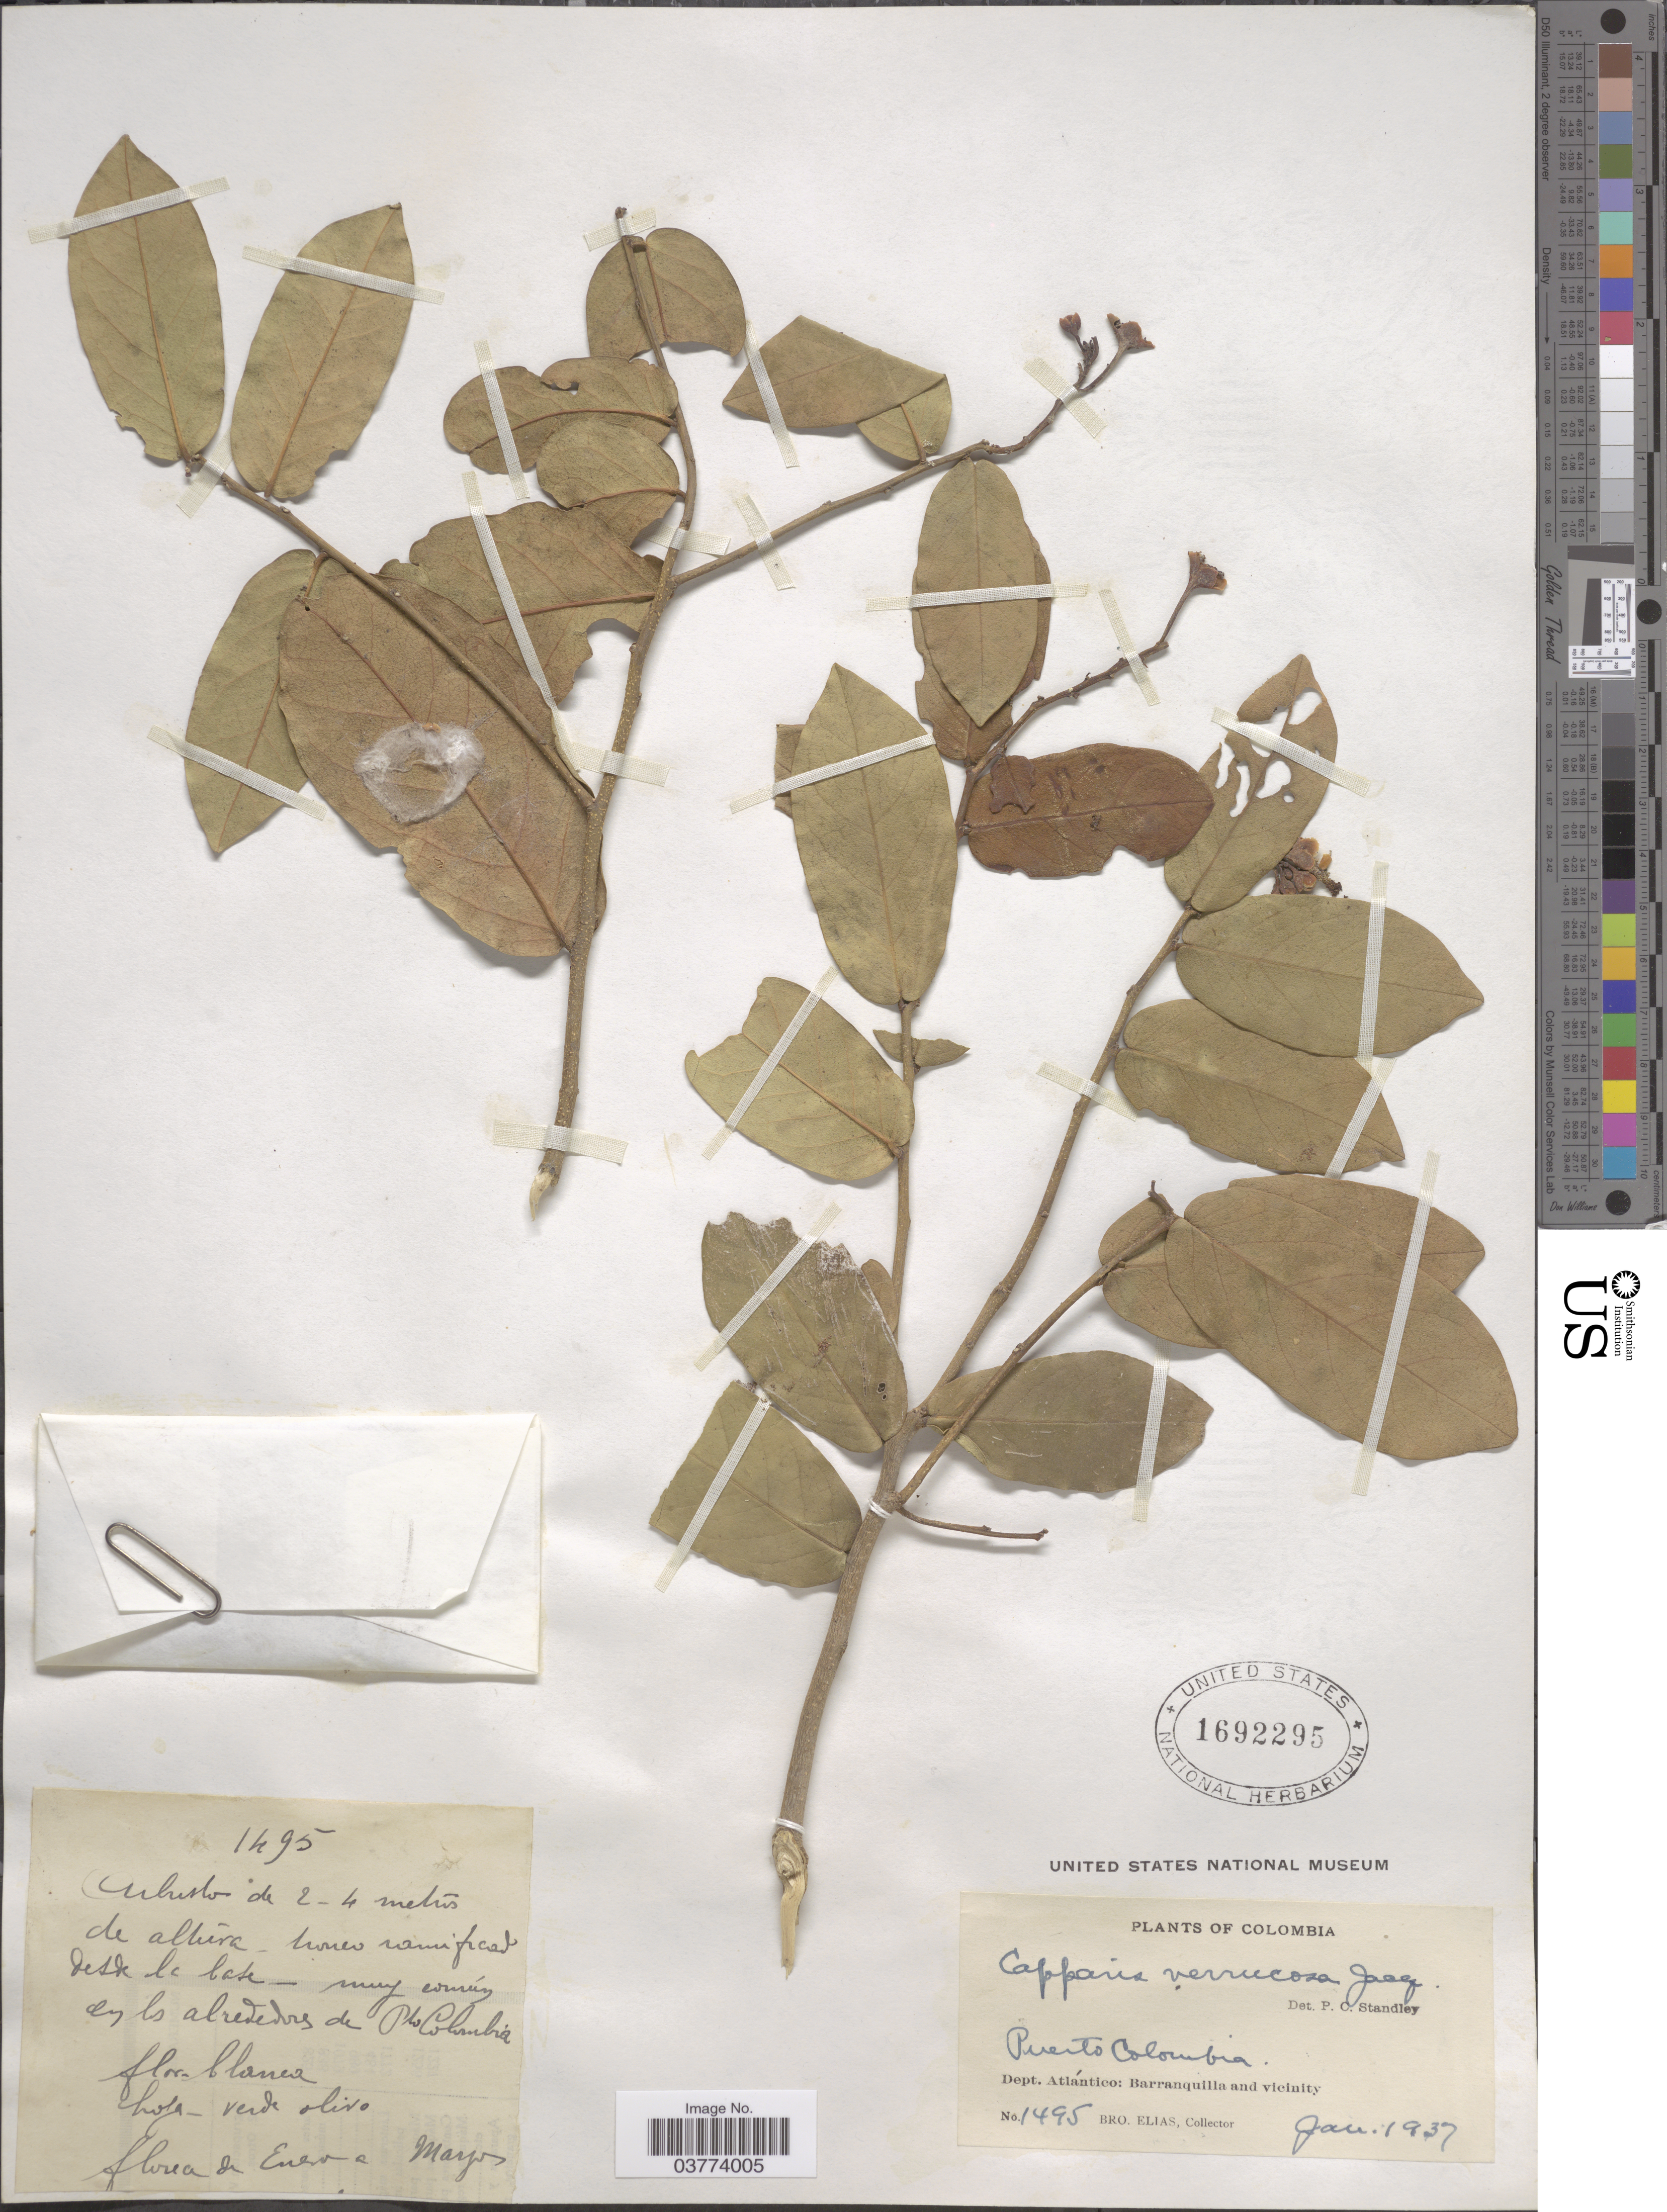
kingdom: Plantae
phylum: Tracheophyta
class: Magnoliopsida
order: Brassicales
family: Capparaceae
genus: Cynophalla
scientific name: Cynophalla verrucosa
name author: (Jacq.) J. Presl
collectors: Bro. Elias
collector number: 1495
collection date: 1937-01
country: Colombia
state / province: Atlántico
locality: Puerto Colombia. Dept. Atlántico: Barranquilla and vicinity.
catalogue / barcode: US 1692295